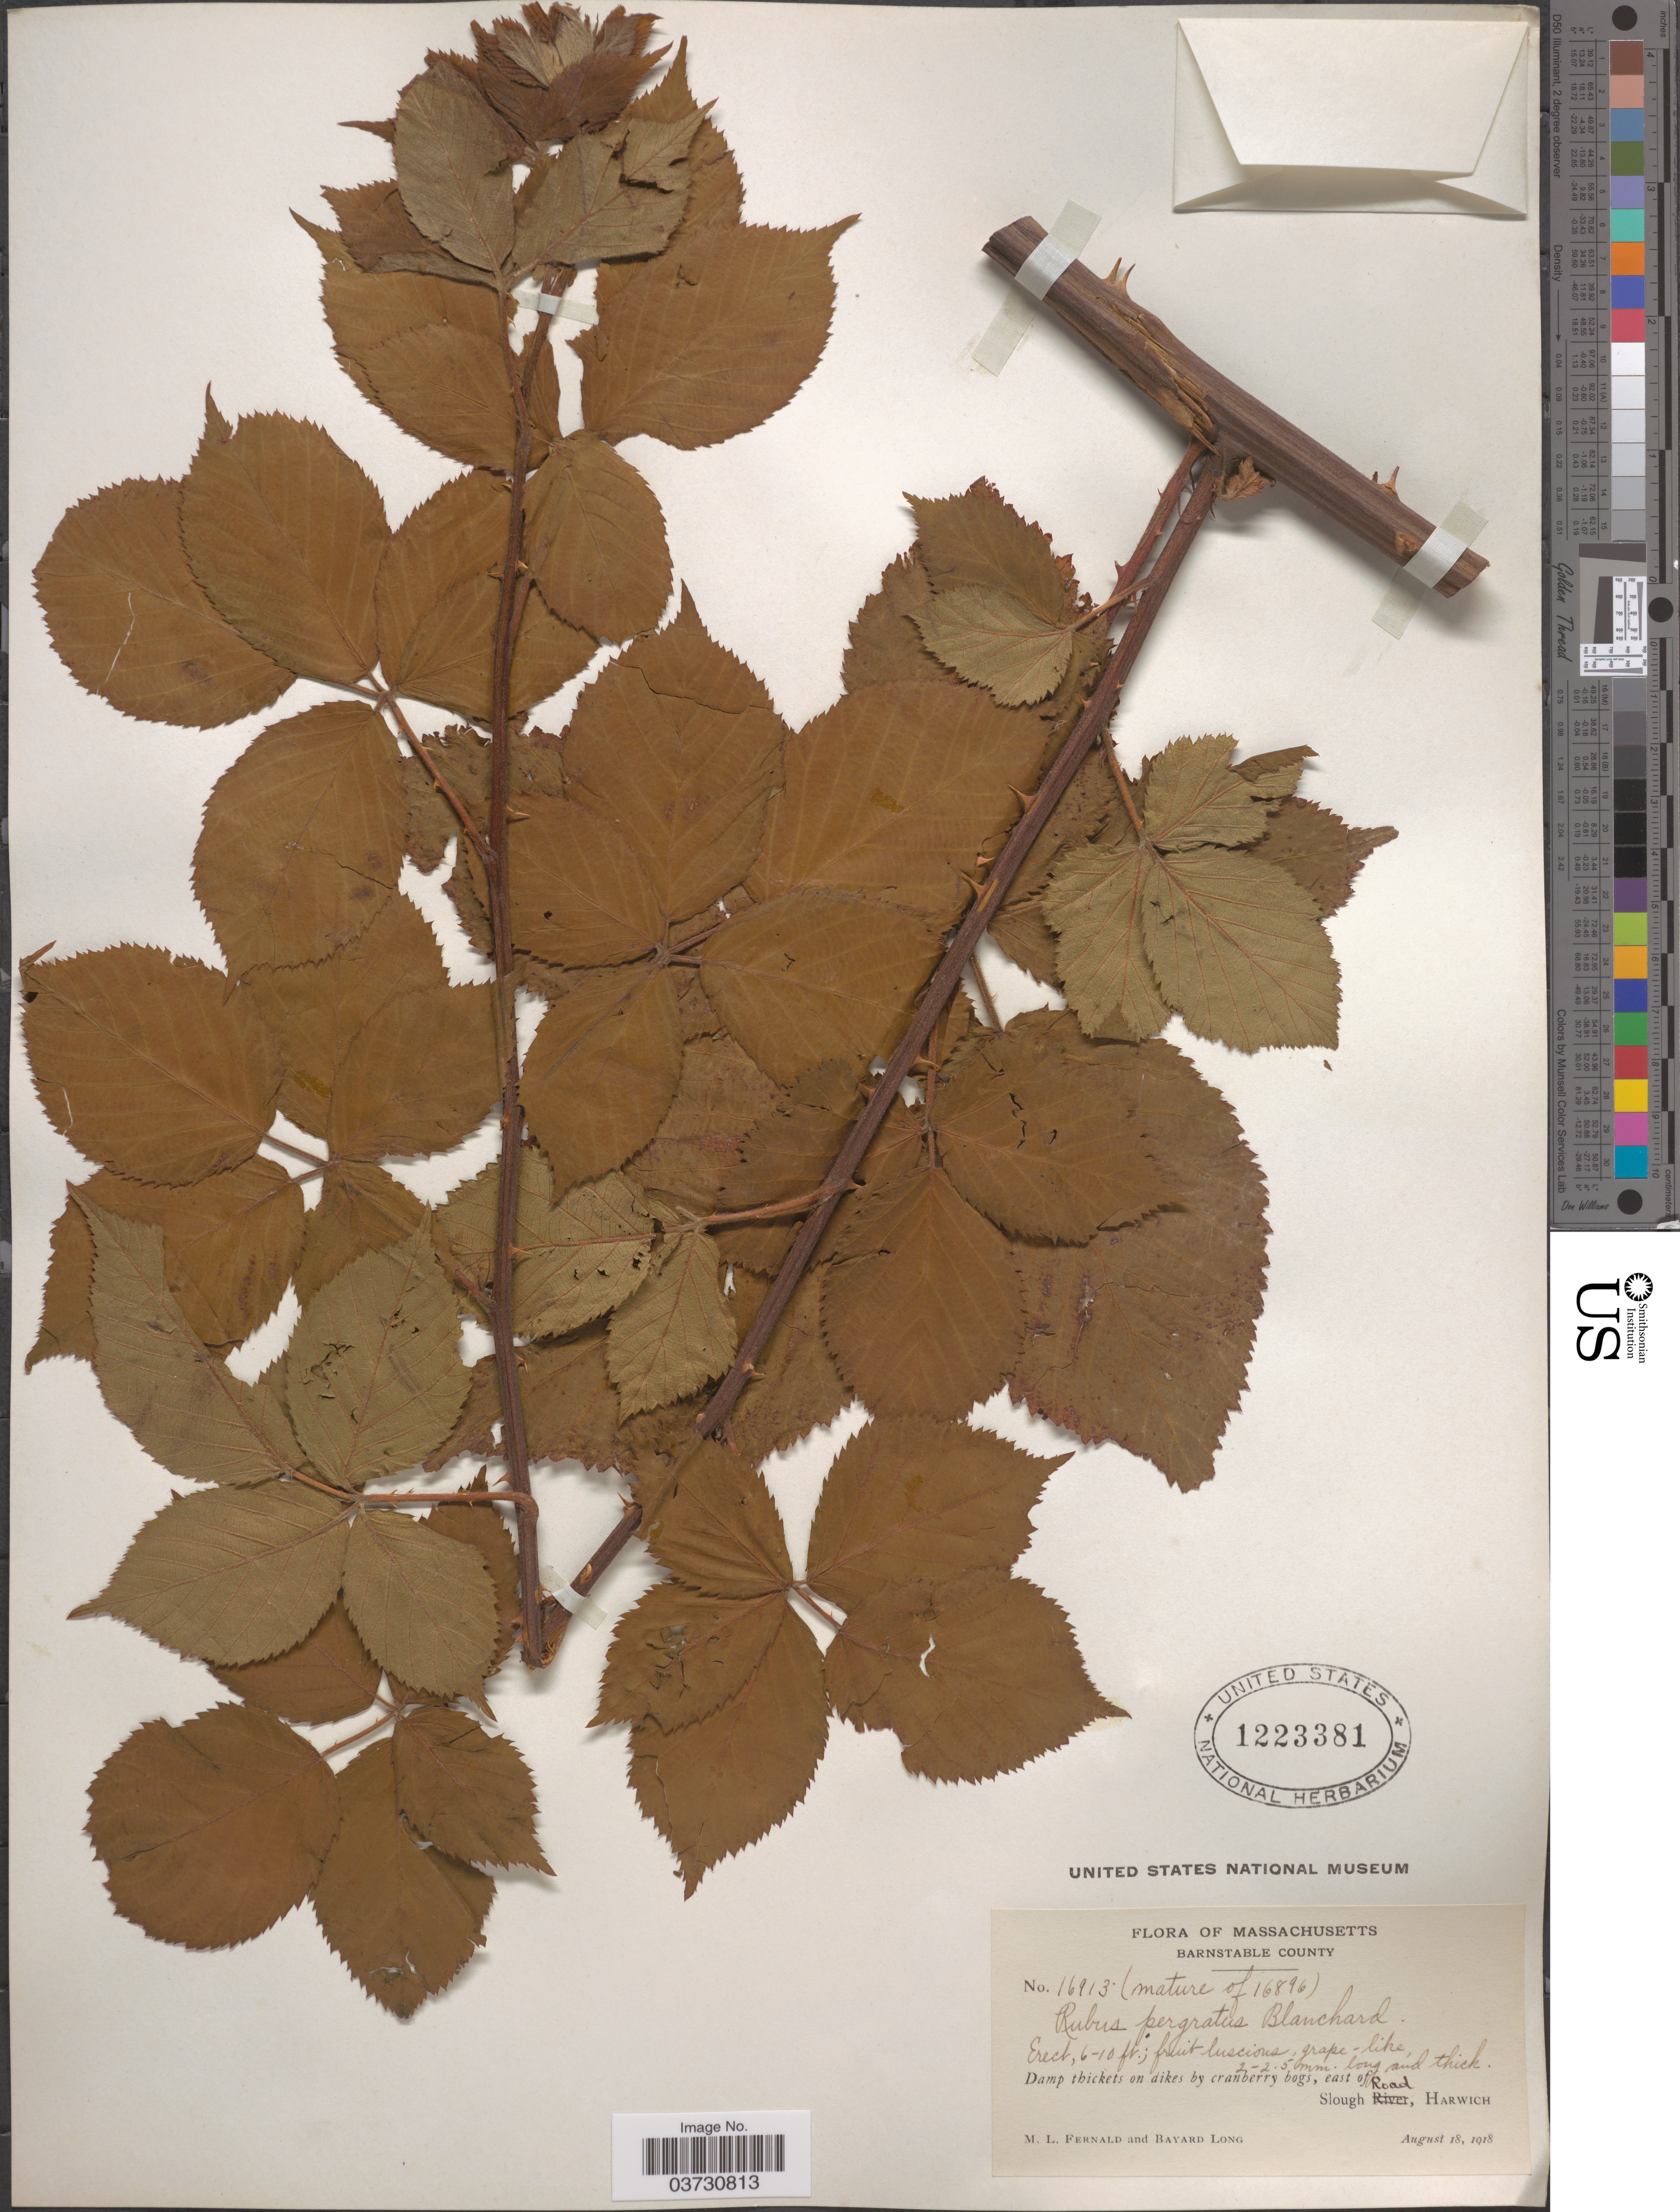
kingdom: Plantae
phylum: Tracheophyta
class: Magnoliopsida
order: Rosales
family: Rosaceae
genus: Rubus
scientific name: Rubus pergratus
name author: Blanch.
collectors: M. L. Fernald & B. Long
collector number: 16913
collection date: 1918-08-18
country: United States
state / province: Massachusetts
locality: Barnstable County. East of Slough Road, Harwich.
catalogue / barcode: US 1223381